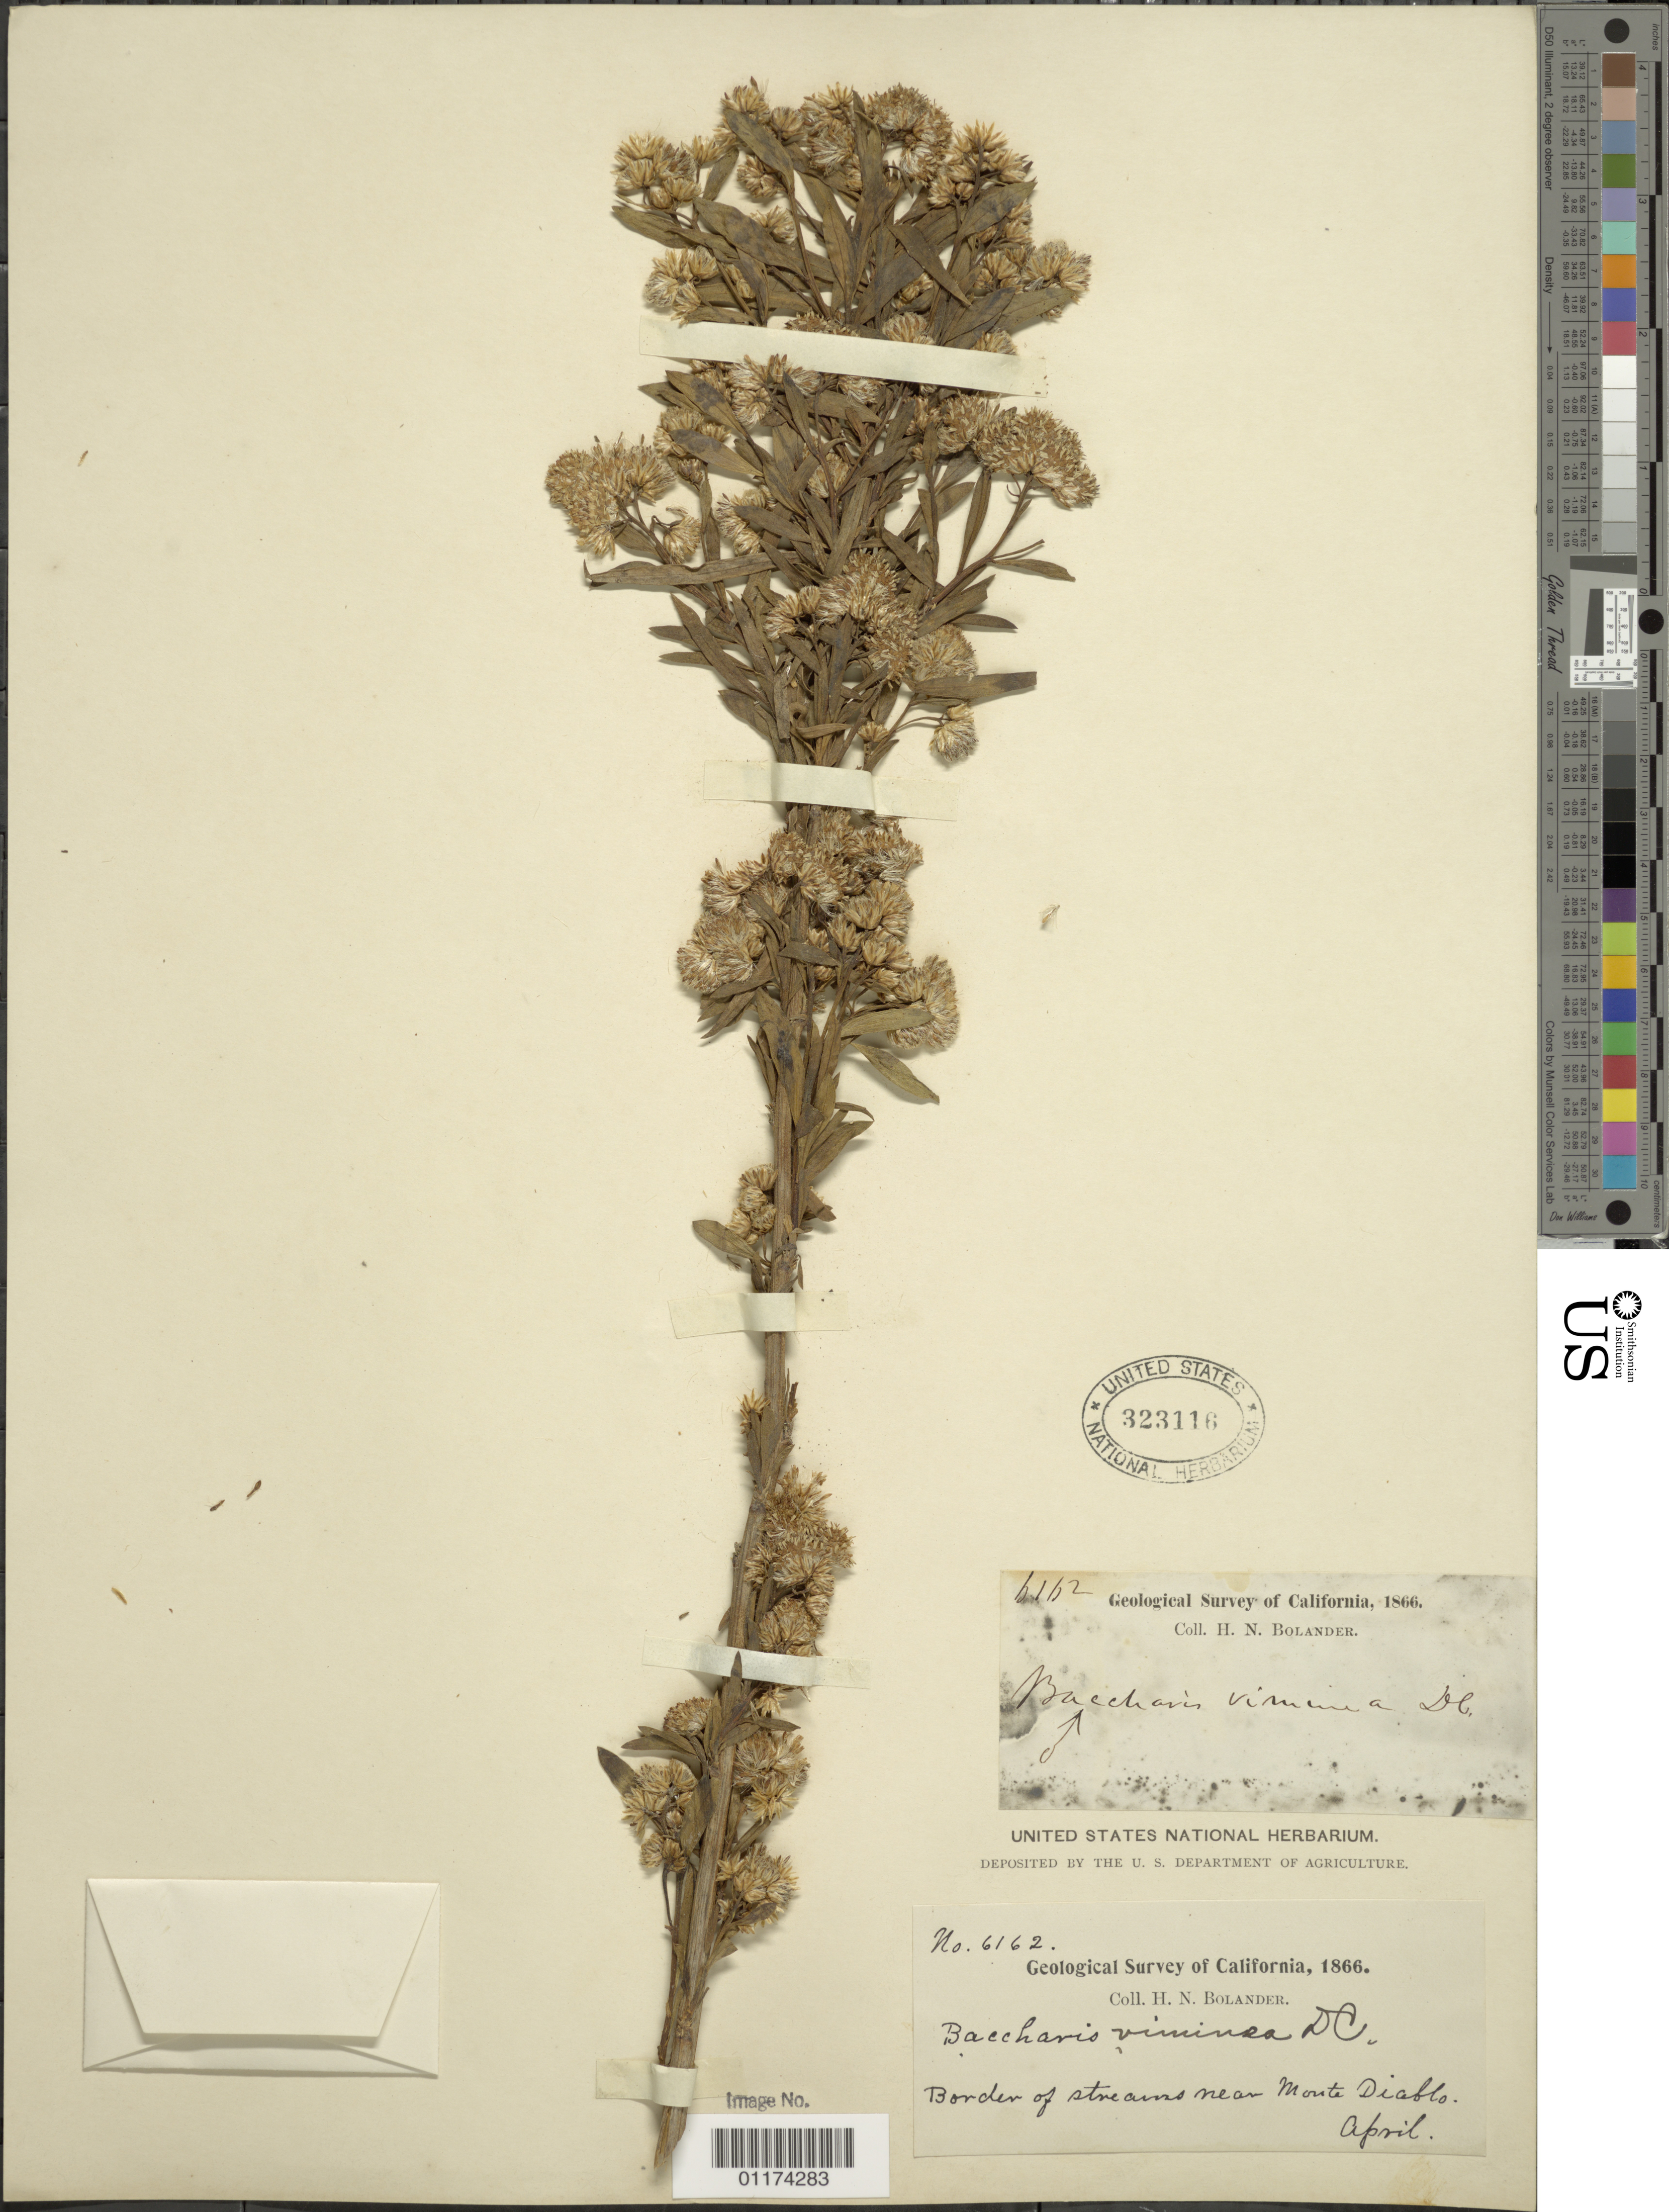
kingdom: Plantae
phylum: Tracheophyta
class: Magnoliopsida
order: Asterales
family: Asteraceae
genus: Baccharis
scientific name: Baccharis viminea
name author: DC.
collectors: H. Bolander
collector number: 6162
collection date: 1866-04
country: United States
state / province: California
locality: border of streams near Monta Diablo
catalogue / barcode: US 323116